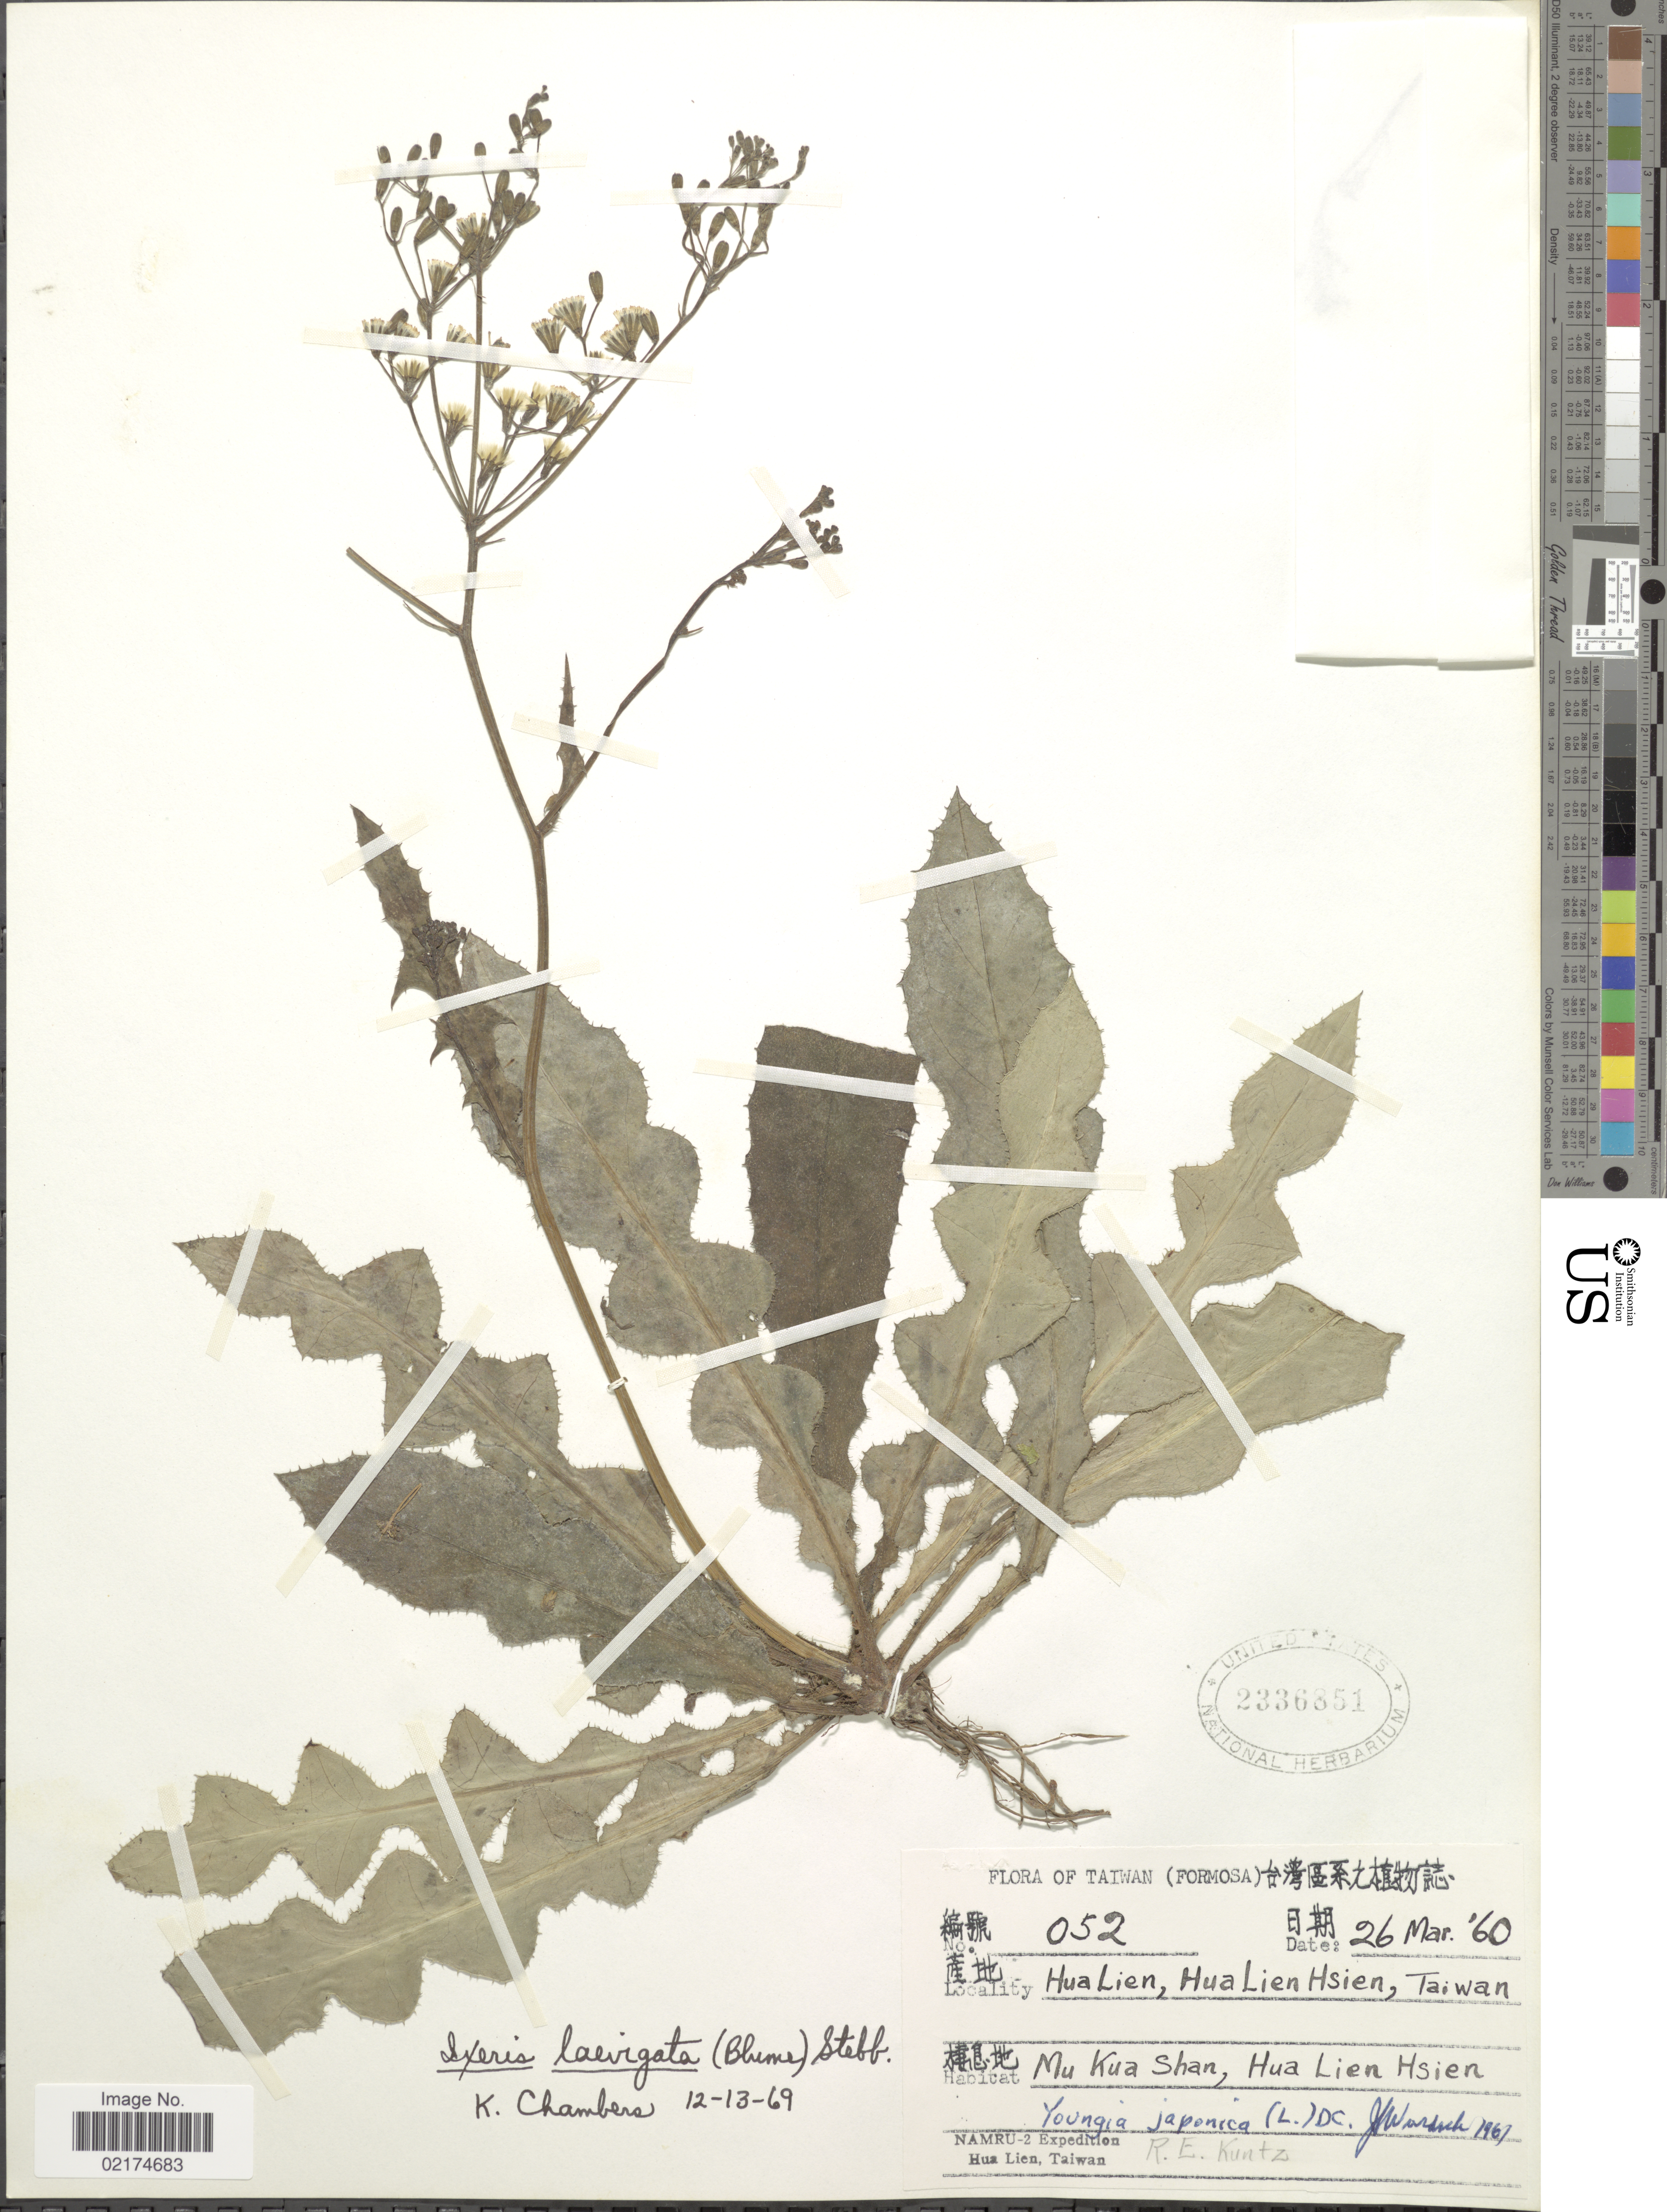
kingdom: Plantae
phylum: Tracheophyta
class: Magnoliopsida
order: Asterales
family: Asteraceae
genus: Ixeridium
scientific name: Ixeridium laevigatum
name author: (Blume) Pak & Kawano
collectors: R. E. Kuntz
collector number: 052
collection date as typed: Transcribed d/m/y: 26/3/60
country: Taiwan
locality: Formosa, Hua Lien, Hua Lien Hsien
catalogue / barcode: US 2336851